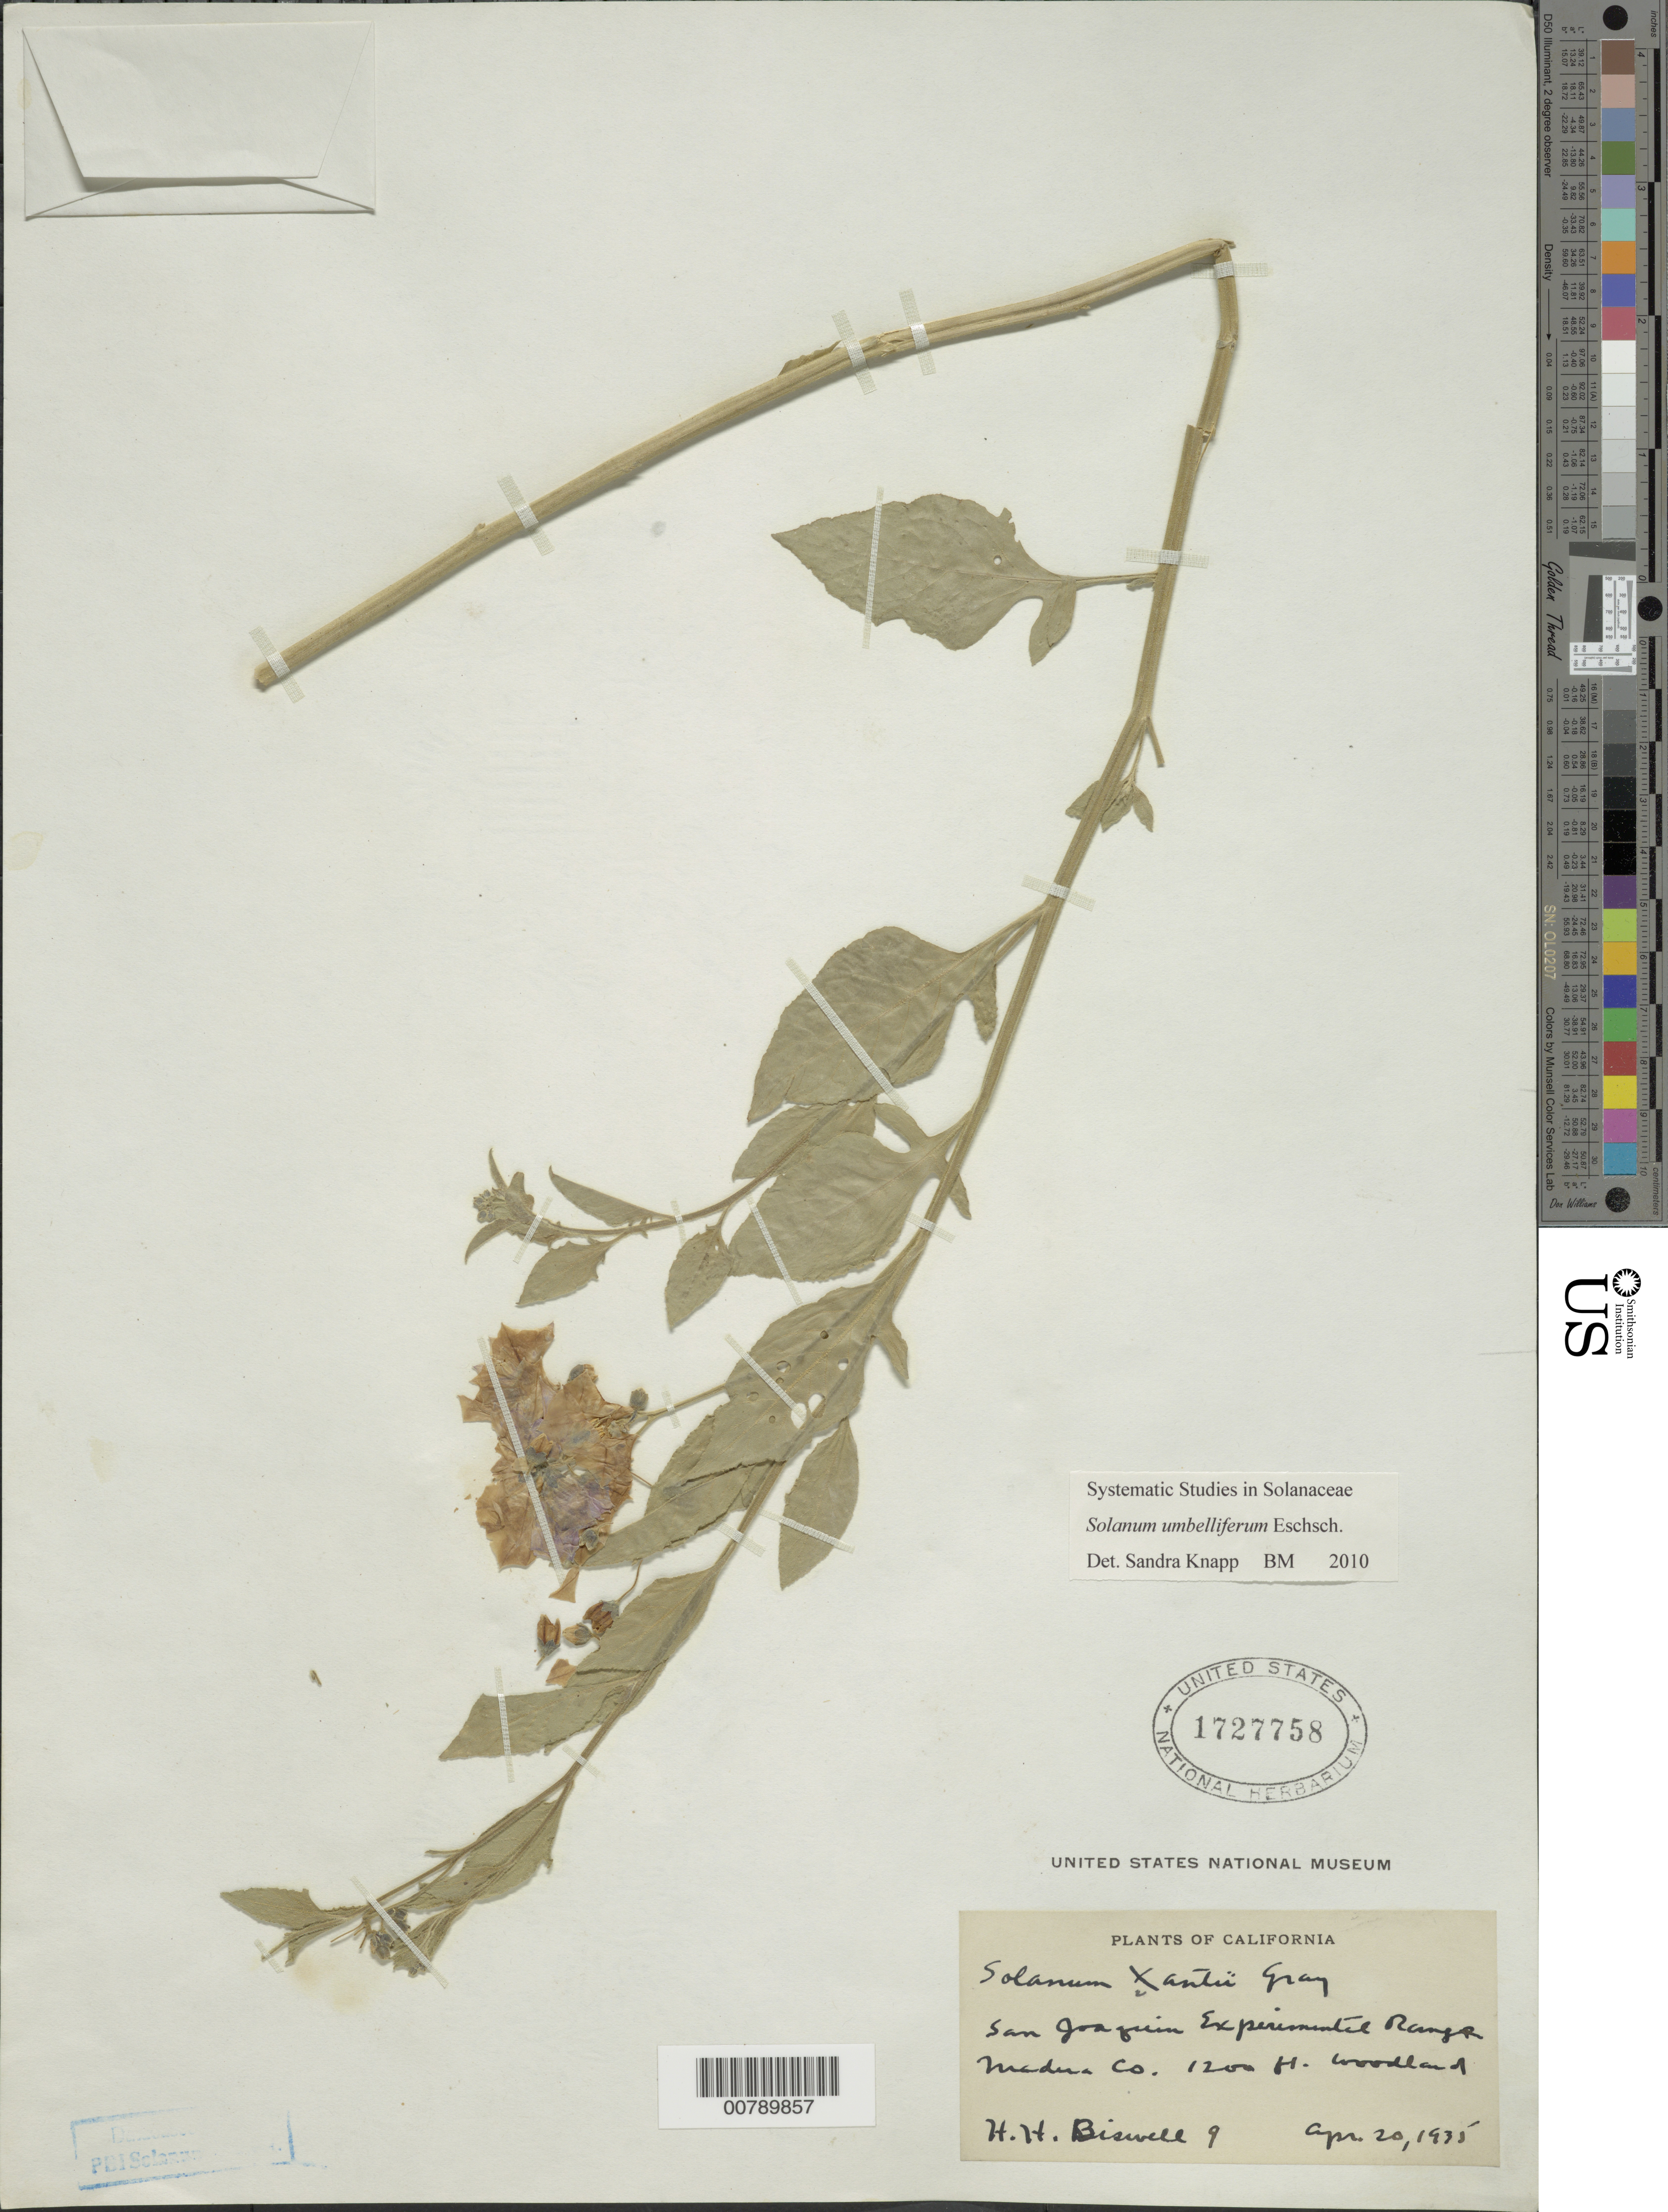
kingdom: Plantae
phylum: Tracheophyta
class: Magnoliopsida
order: Solanales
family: Solanaceae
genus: Solanum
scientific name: Solanum umbelliferum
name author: Eschsch.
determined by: Knapp, S. D.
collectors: H. Biswell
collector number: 9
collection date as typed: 30 Apr 1935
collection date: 1935-04-30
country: United States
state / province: California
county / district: Madera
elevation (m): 320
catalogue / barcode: US 1727758